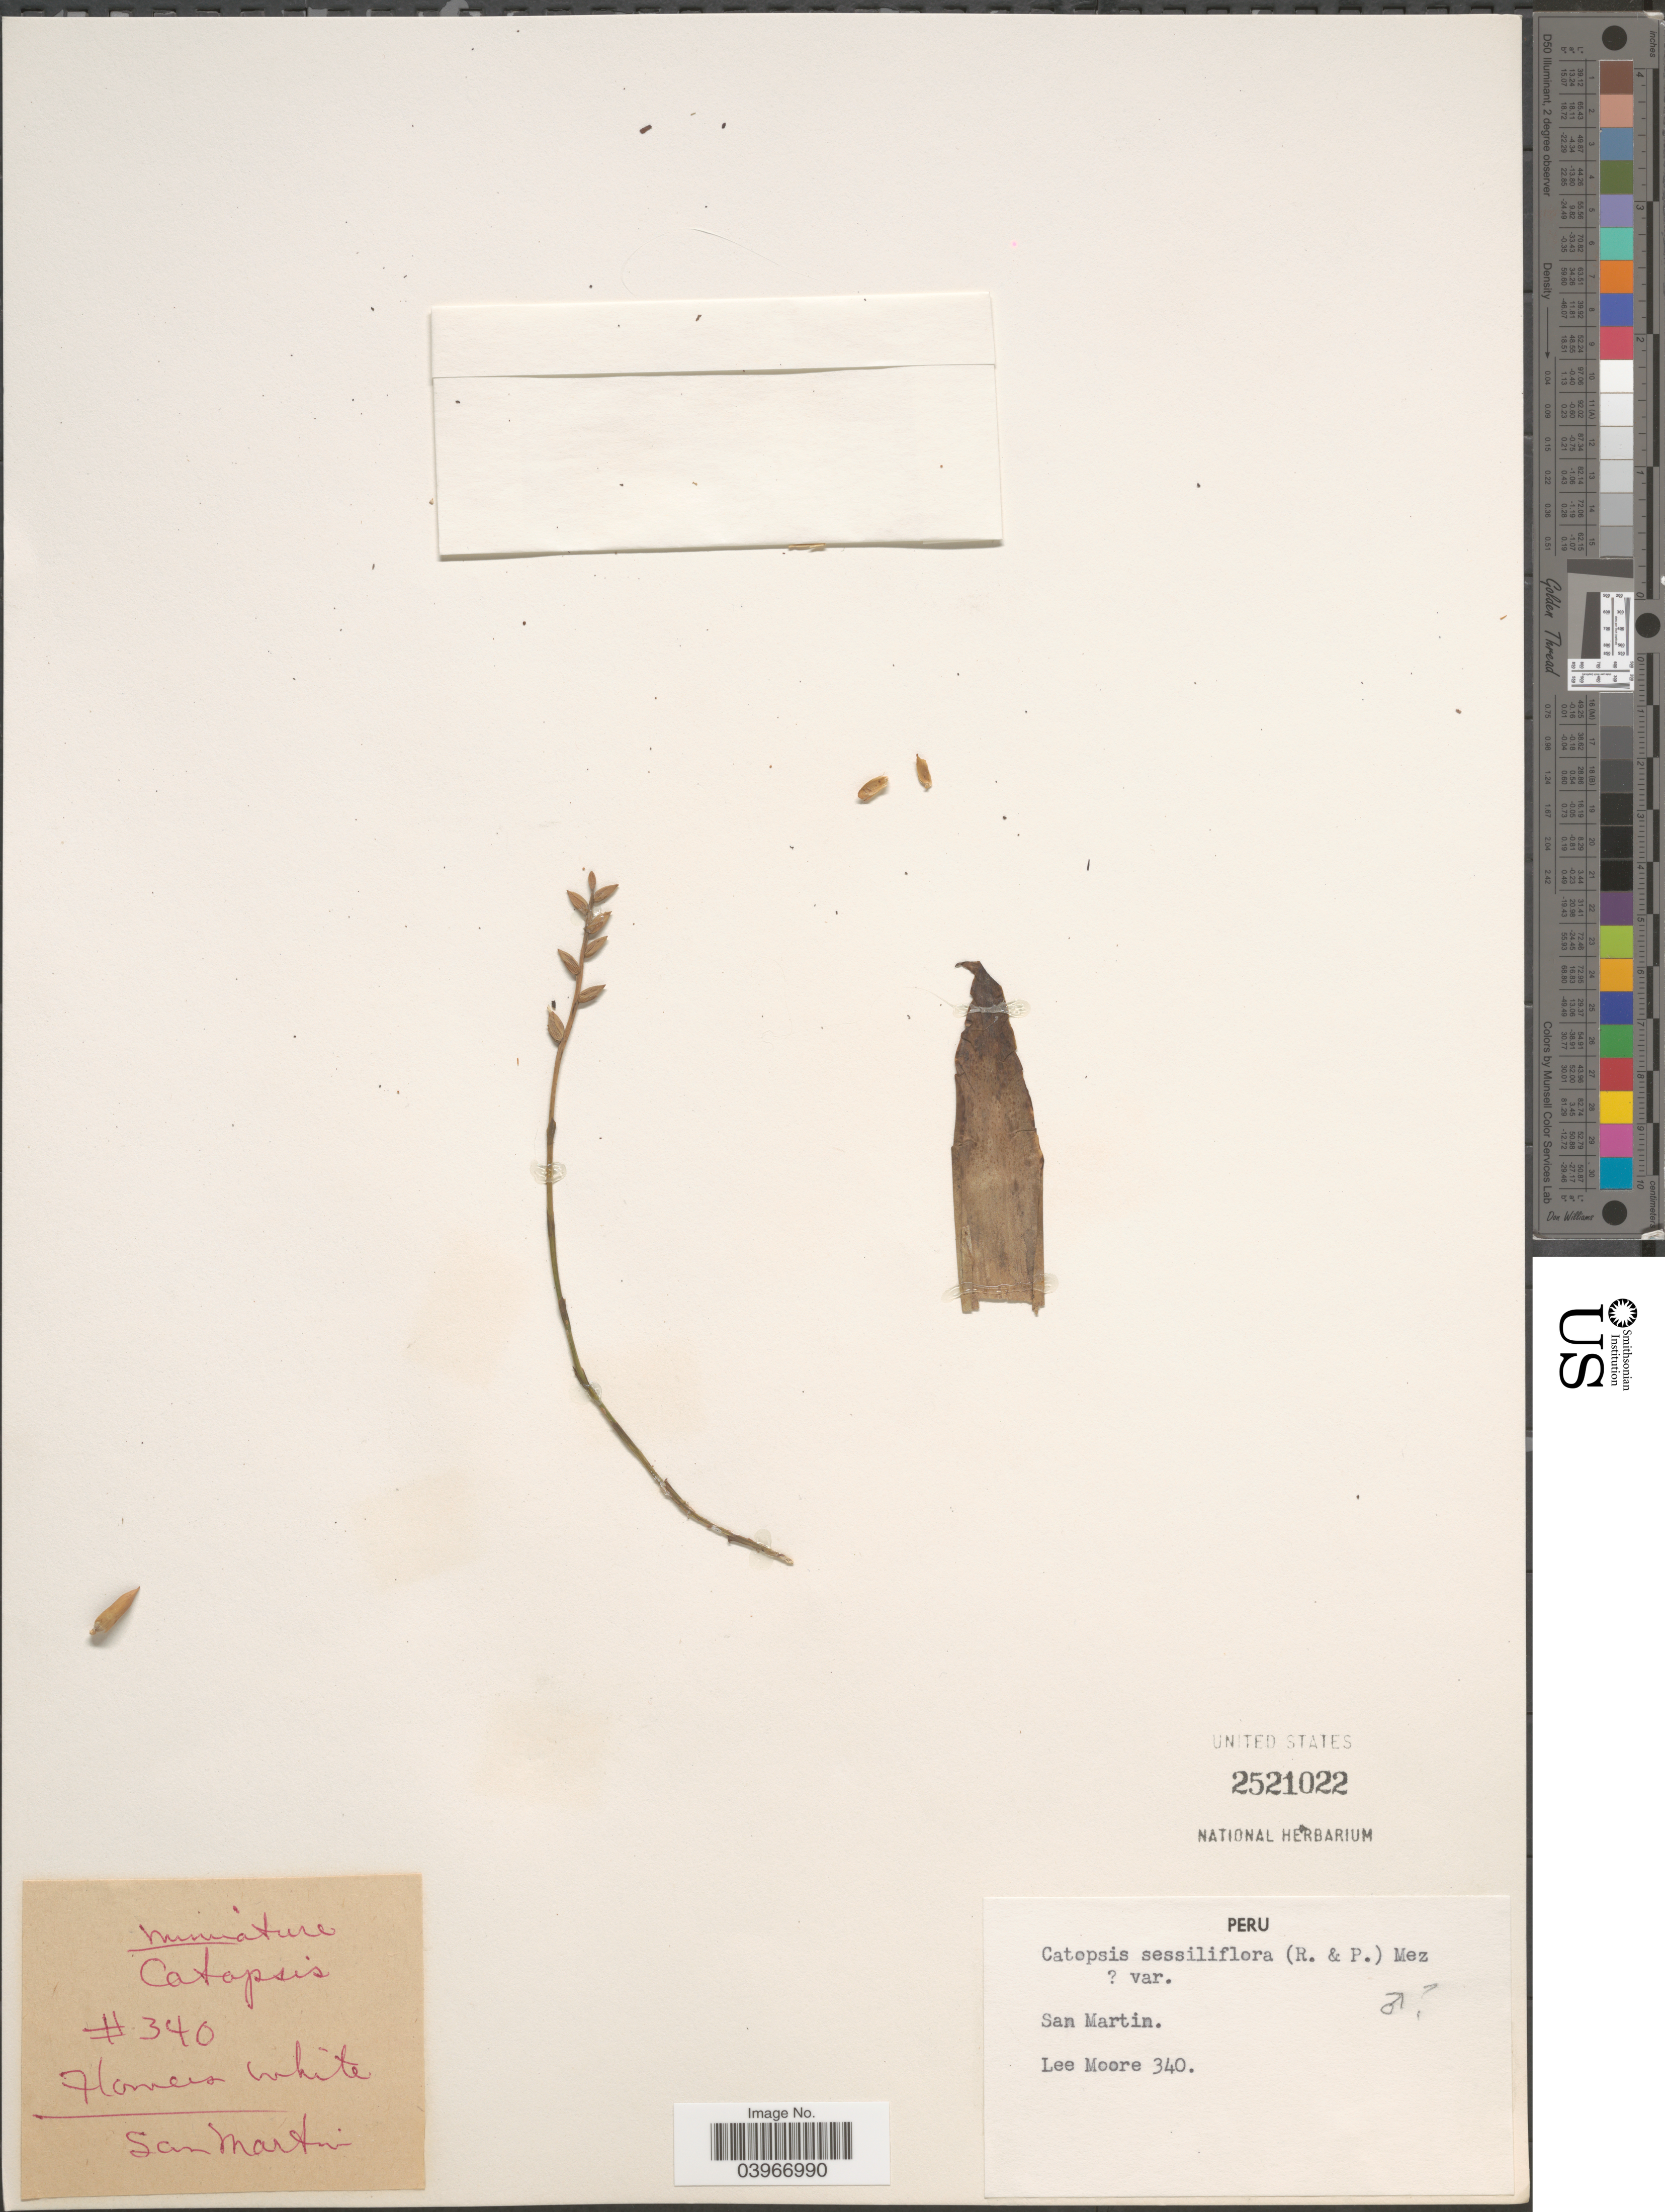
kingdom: Plantae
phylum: Tracheophyta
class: Liliopsida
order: Poales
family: Bromeliaceae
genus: Catopsis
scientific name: Catopsis sessiliflora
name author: (Ruiz & Pav.) Mez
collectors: L. Moore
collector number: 340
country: Peru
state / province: San Martín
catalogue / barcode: US 2521022